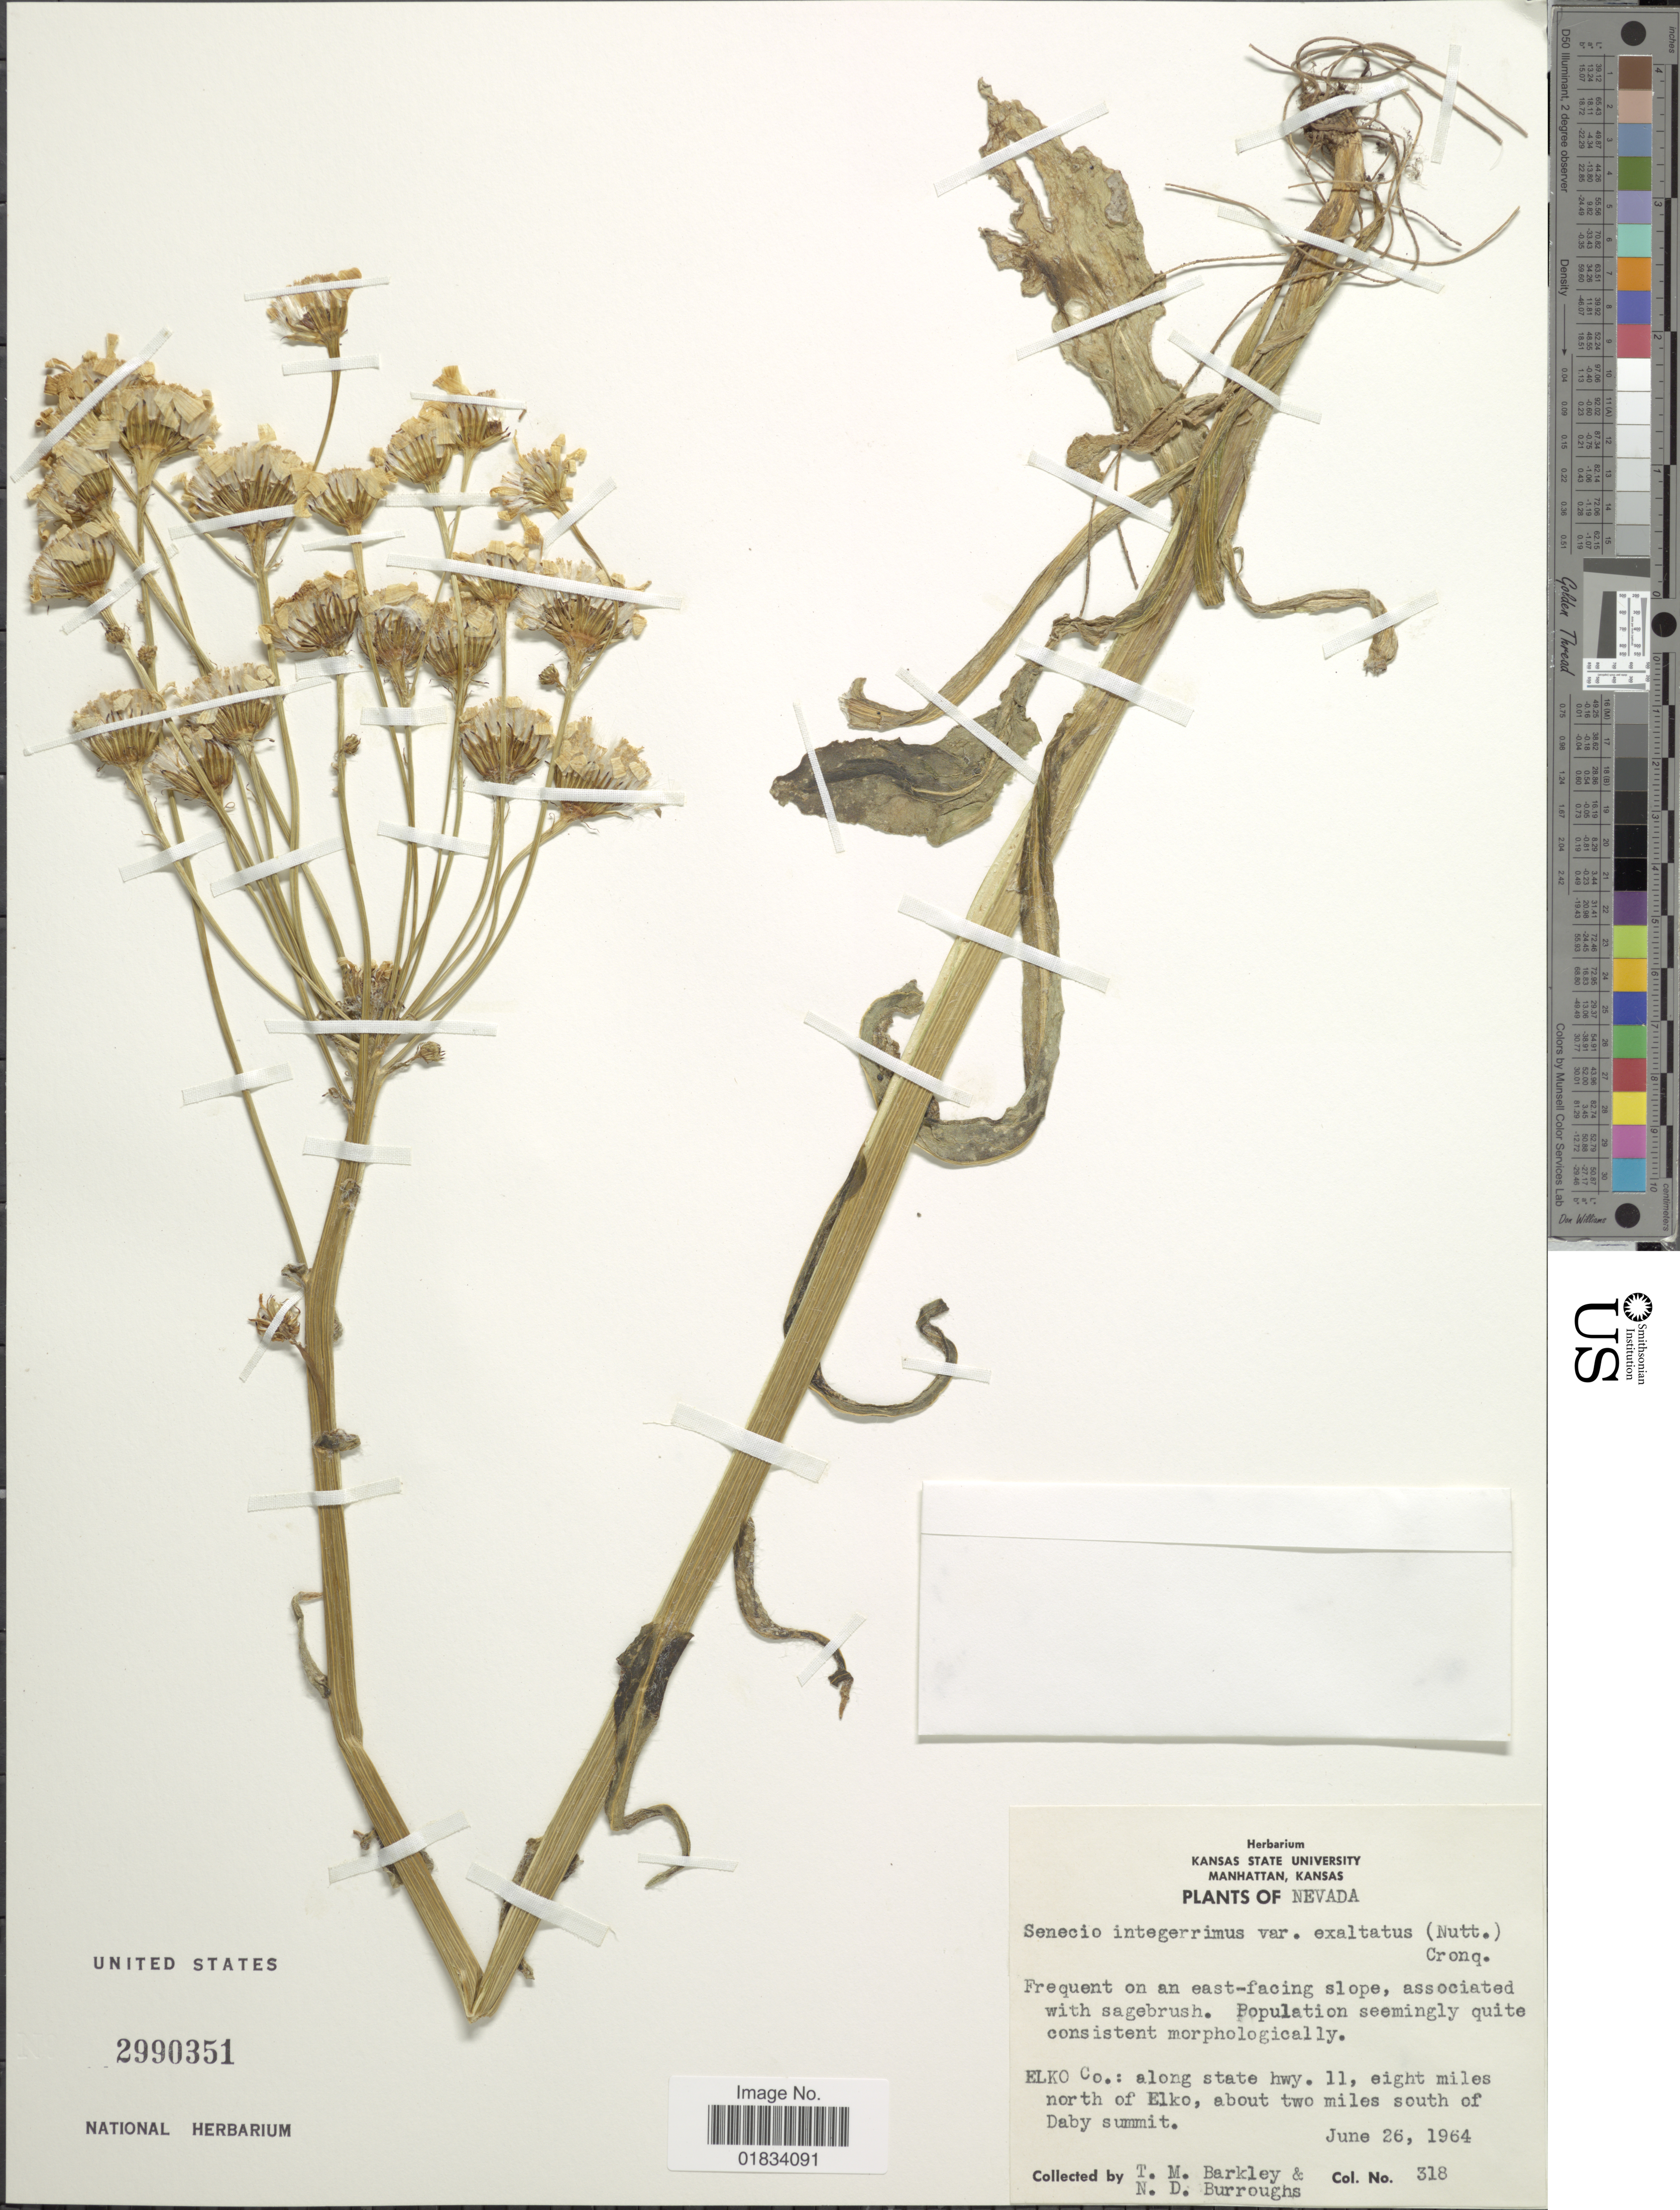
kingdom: Plantae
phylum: Tracheophyta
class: Magnoliopsida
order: Asterales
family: Asteraceae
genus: Senecio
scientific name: Senecio integerrimus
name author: Nutt.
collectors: T. M. Barkley & N. Burroughs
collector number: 318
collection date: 1964-06-26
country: United States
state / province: Nevada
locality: Elko Co.: along state Hwy. 11, eight miles north of Elko, about two miles south of Daby summit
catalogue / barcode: US 2990351